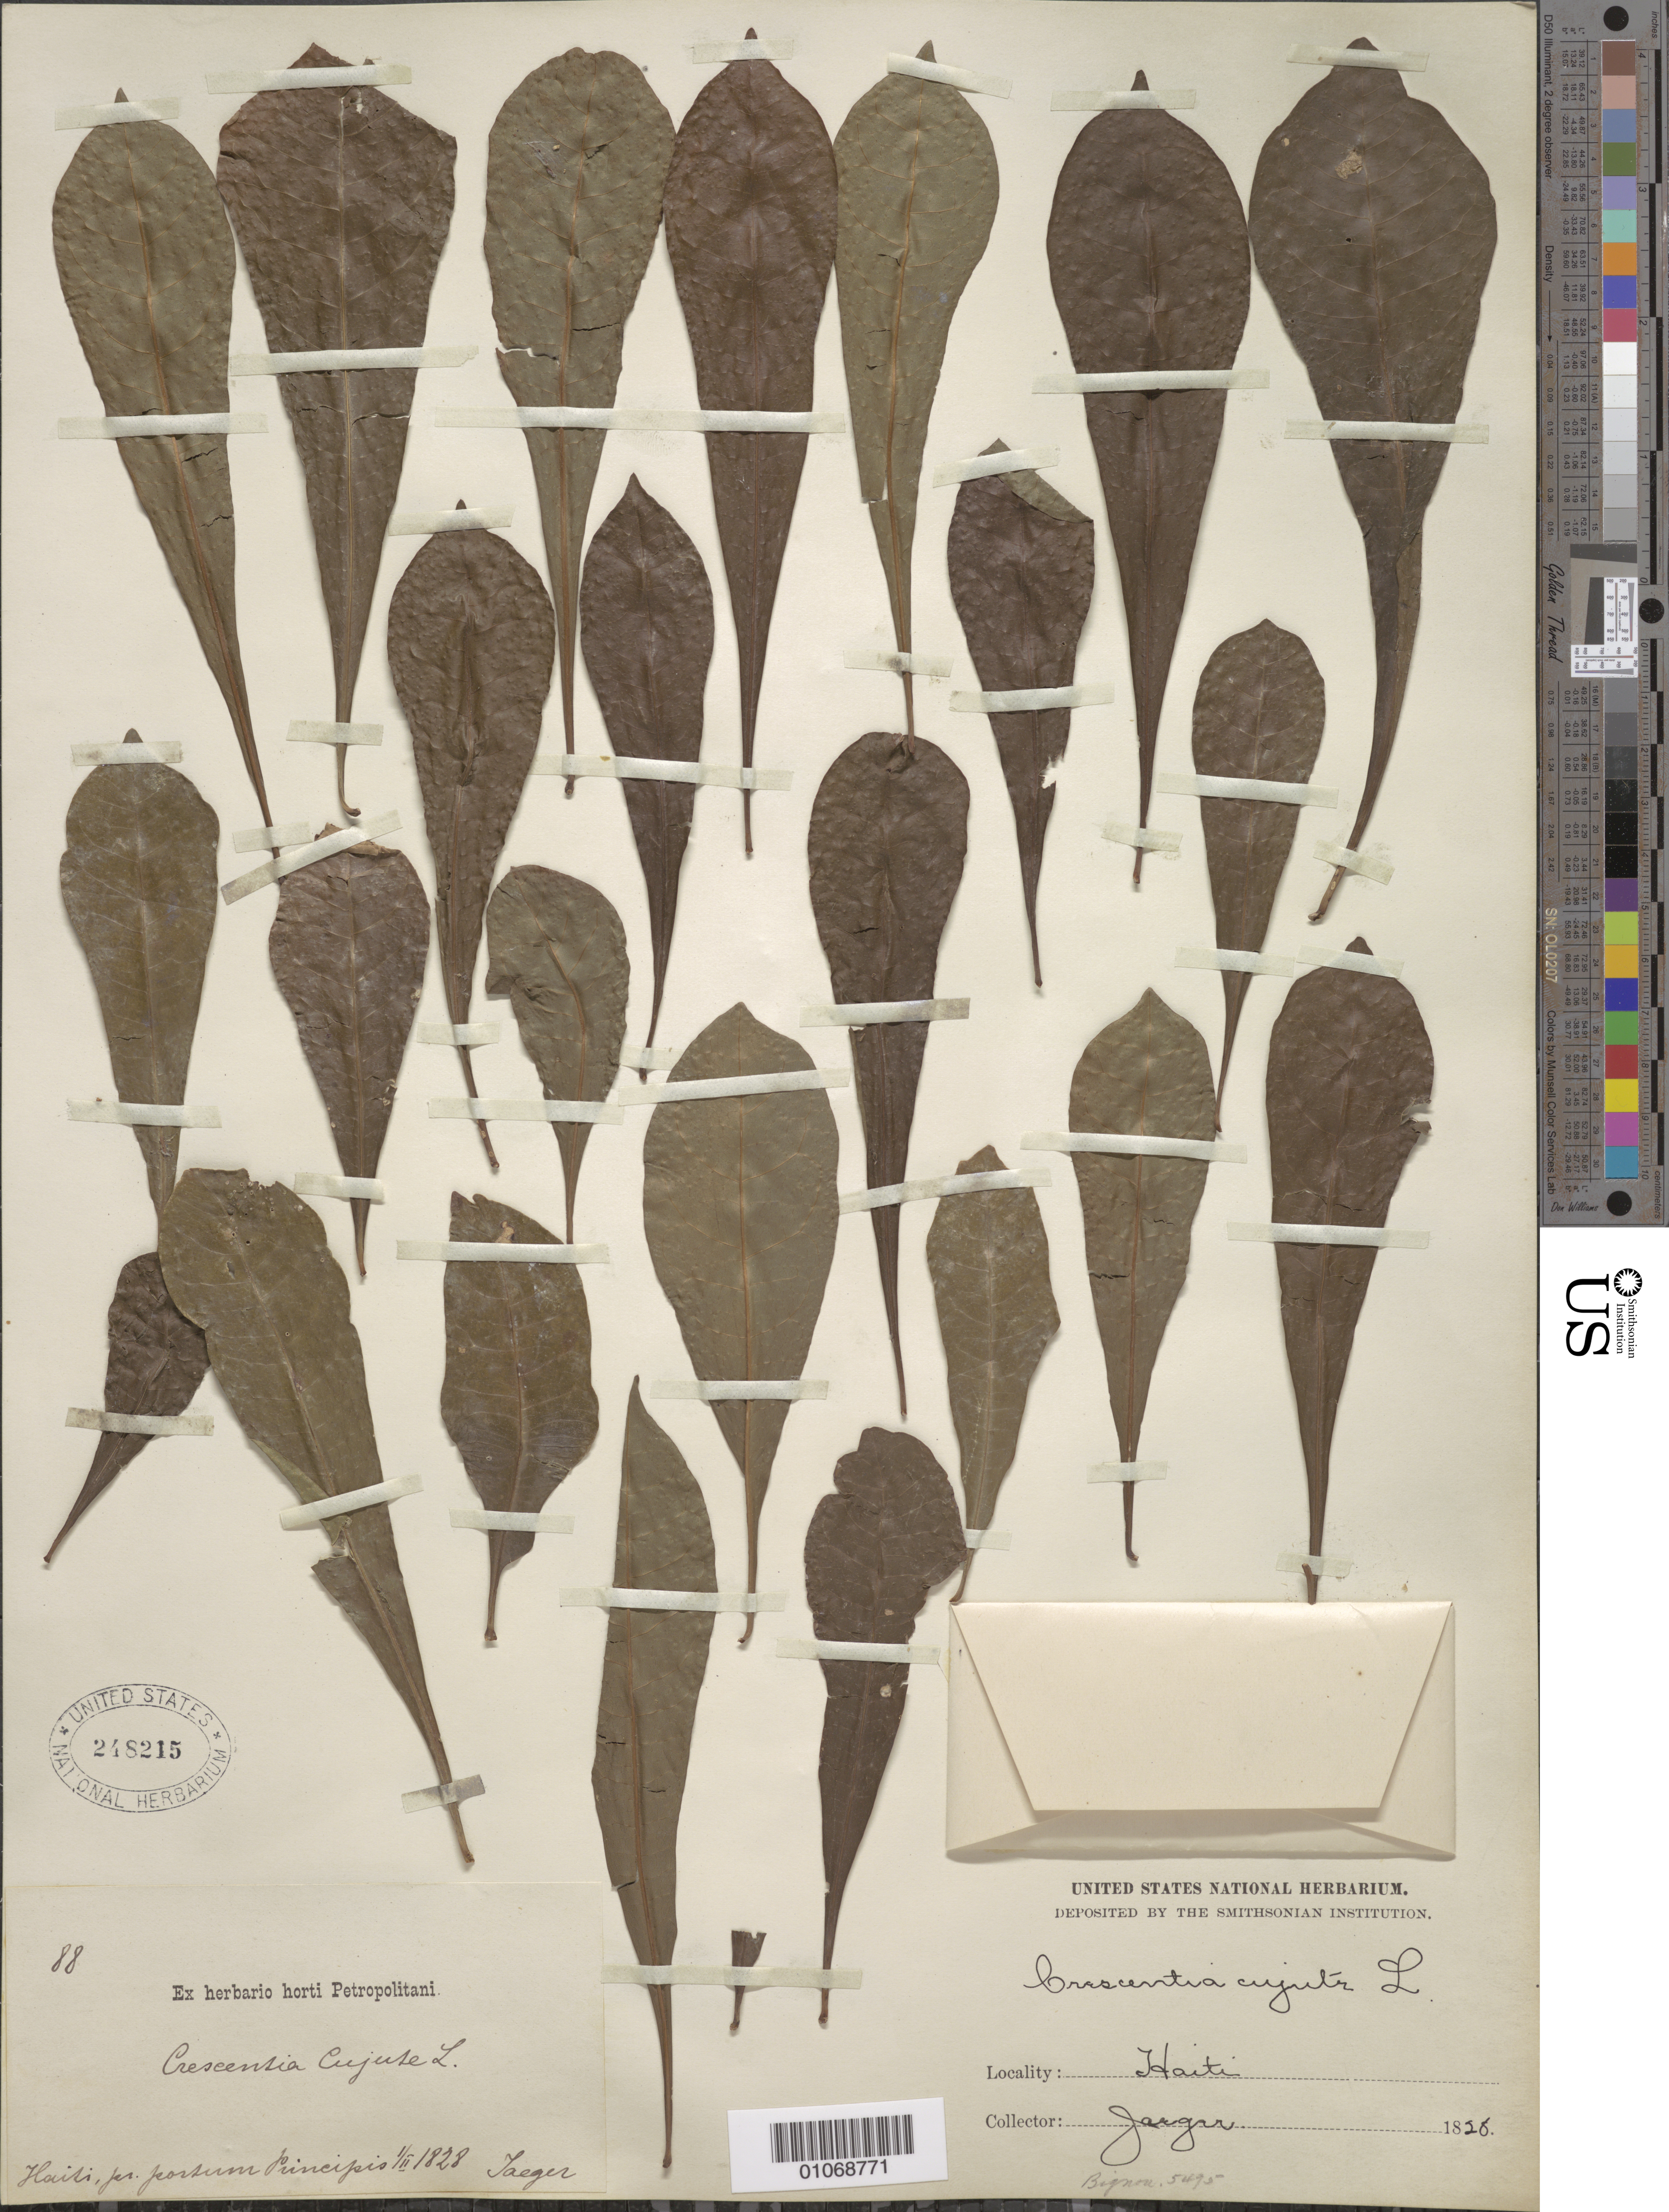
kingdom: Plantae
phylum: Tracheophyta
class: Magnoliopsida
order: Lamiales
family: Bignoniaceae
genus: Crescentia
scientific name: Crescentia cujete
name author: L.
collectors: -. Jaeger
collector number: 5495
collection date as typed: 01 Jan 1828 to 31 Dec 1828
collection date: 1828-01-01/1828-12-31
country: Haiti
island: Hispaniola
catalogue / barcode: US 248215